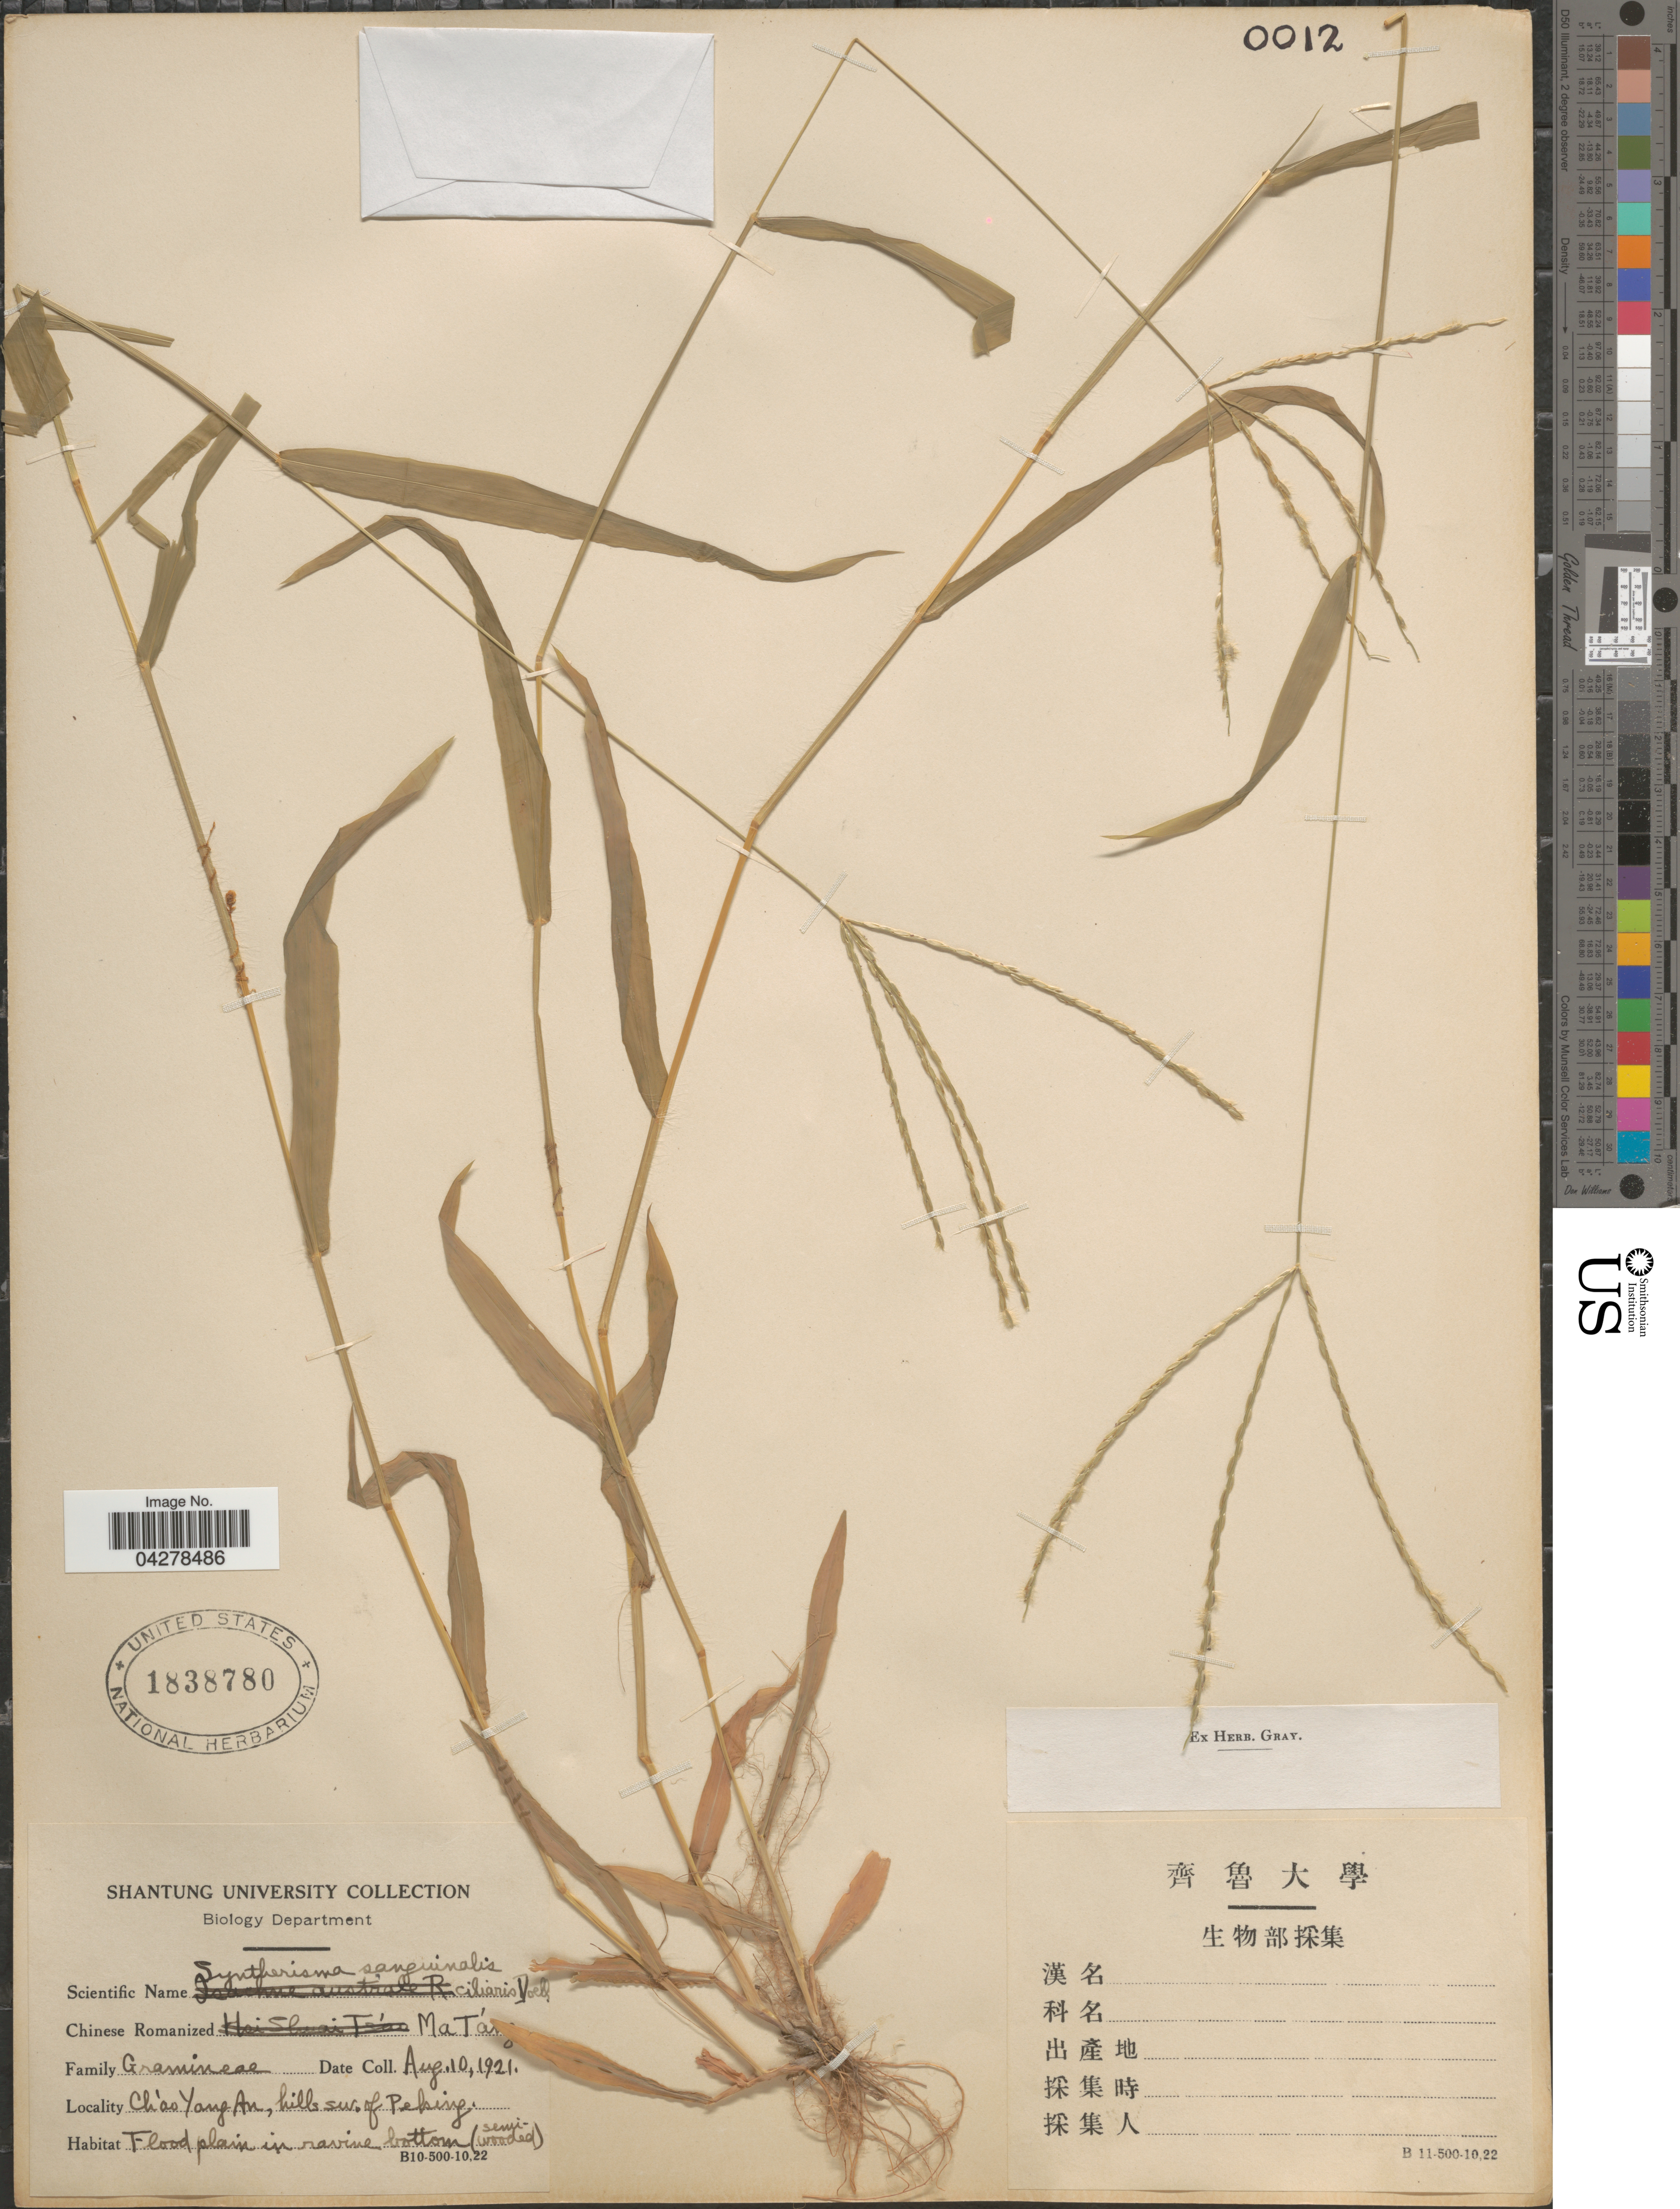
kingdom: Plantae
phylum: Tracheophyta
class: Liliopsida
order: Poales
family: Poaceae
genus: Digitaria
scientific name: Digitaria sanguinalis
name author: (L.) Scop.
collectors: Shantung University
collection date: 1921-08-10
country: China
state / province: Beijing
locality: Ch'ao Yange An, hills sw. of Peking. Floodplain in ravine bottom (semi-wooded).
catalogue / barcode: US 1838780